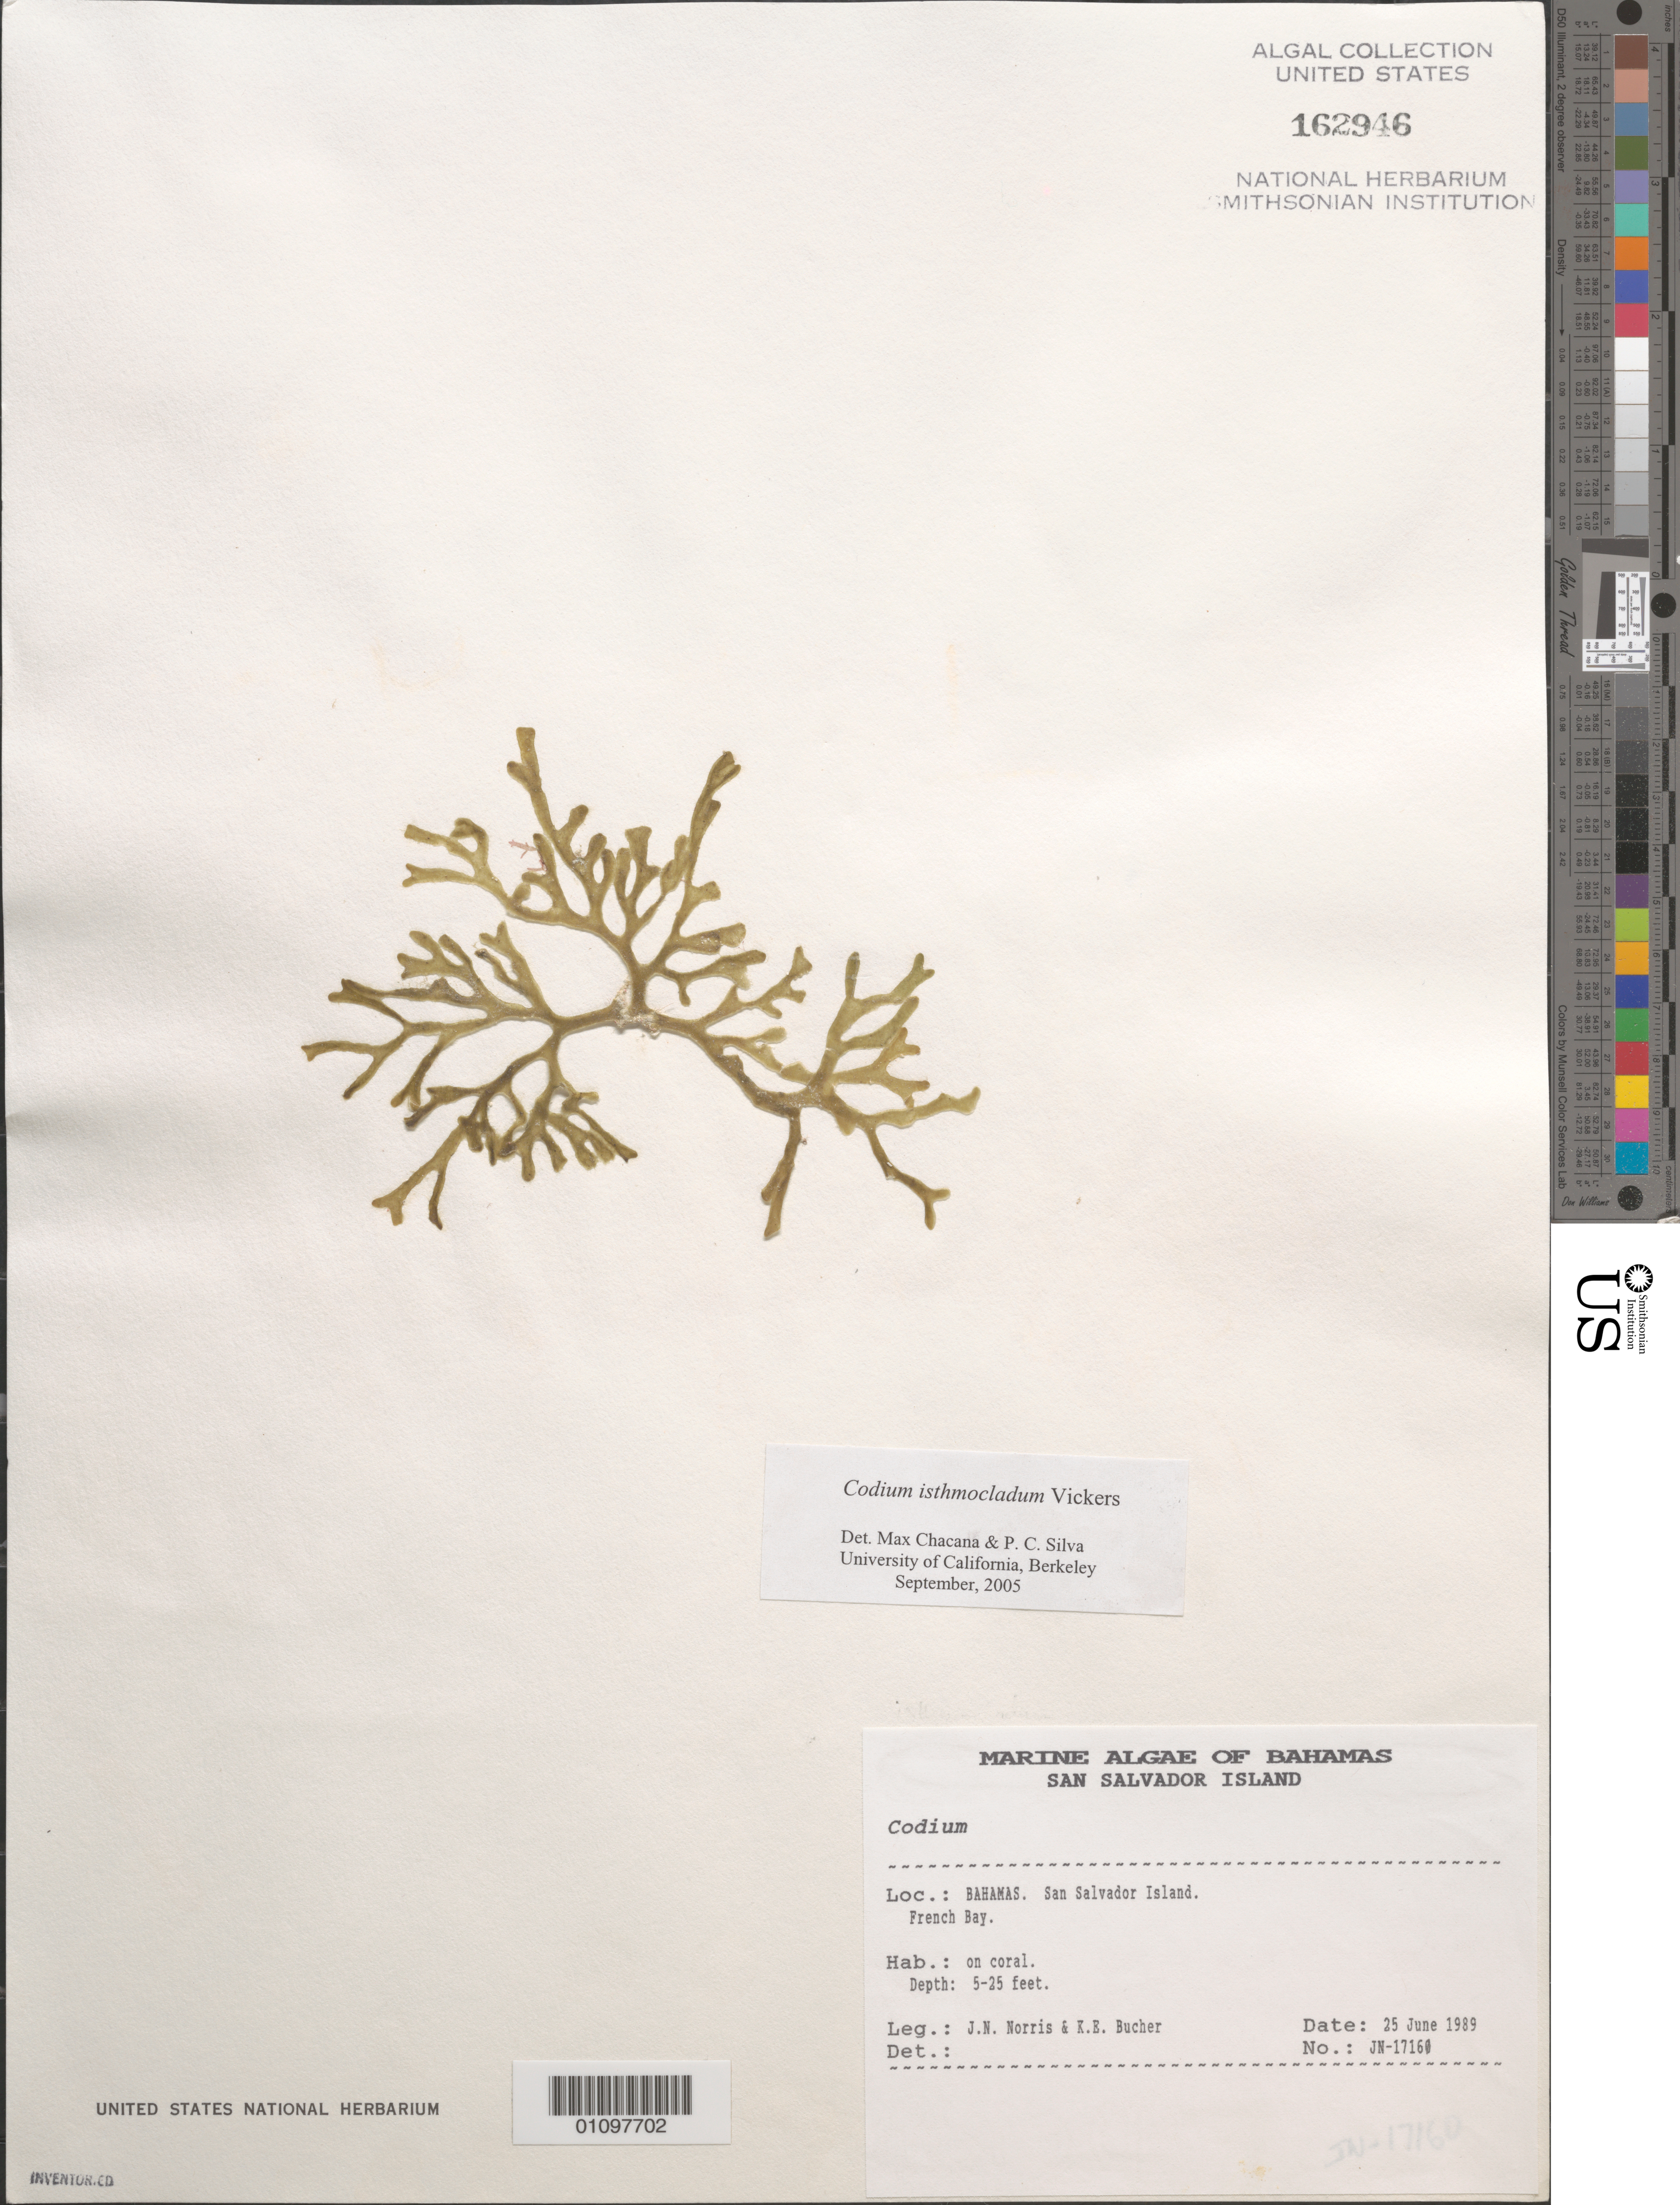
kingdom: Plantae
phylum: Chlorophyta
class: Ulvophyceae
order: Bryopsidales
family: Codiaceae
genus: Codium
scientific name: Codium isthmocladum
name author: Vickers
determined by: Chacana, M. E.; Silva, P. C.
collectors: J. N. Norris & K. E. Bucher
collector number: JN-17160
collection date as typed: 25 Jun 1989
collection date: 1989-06-25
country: Bahamas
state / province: San Salvador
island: San Salvador Island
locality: French Bay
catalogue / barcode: US 162946